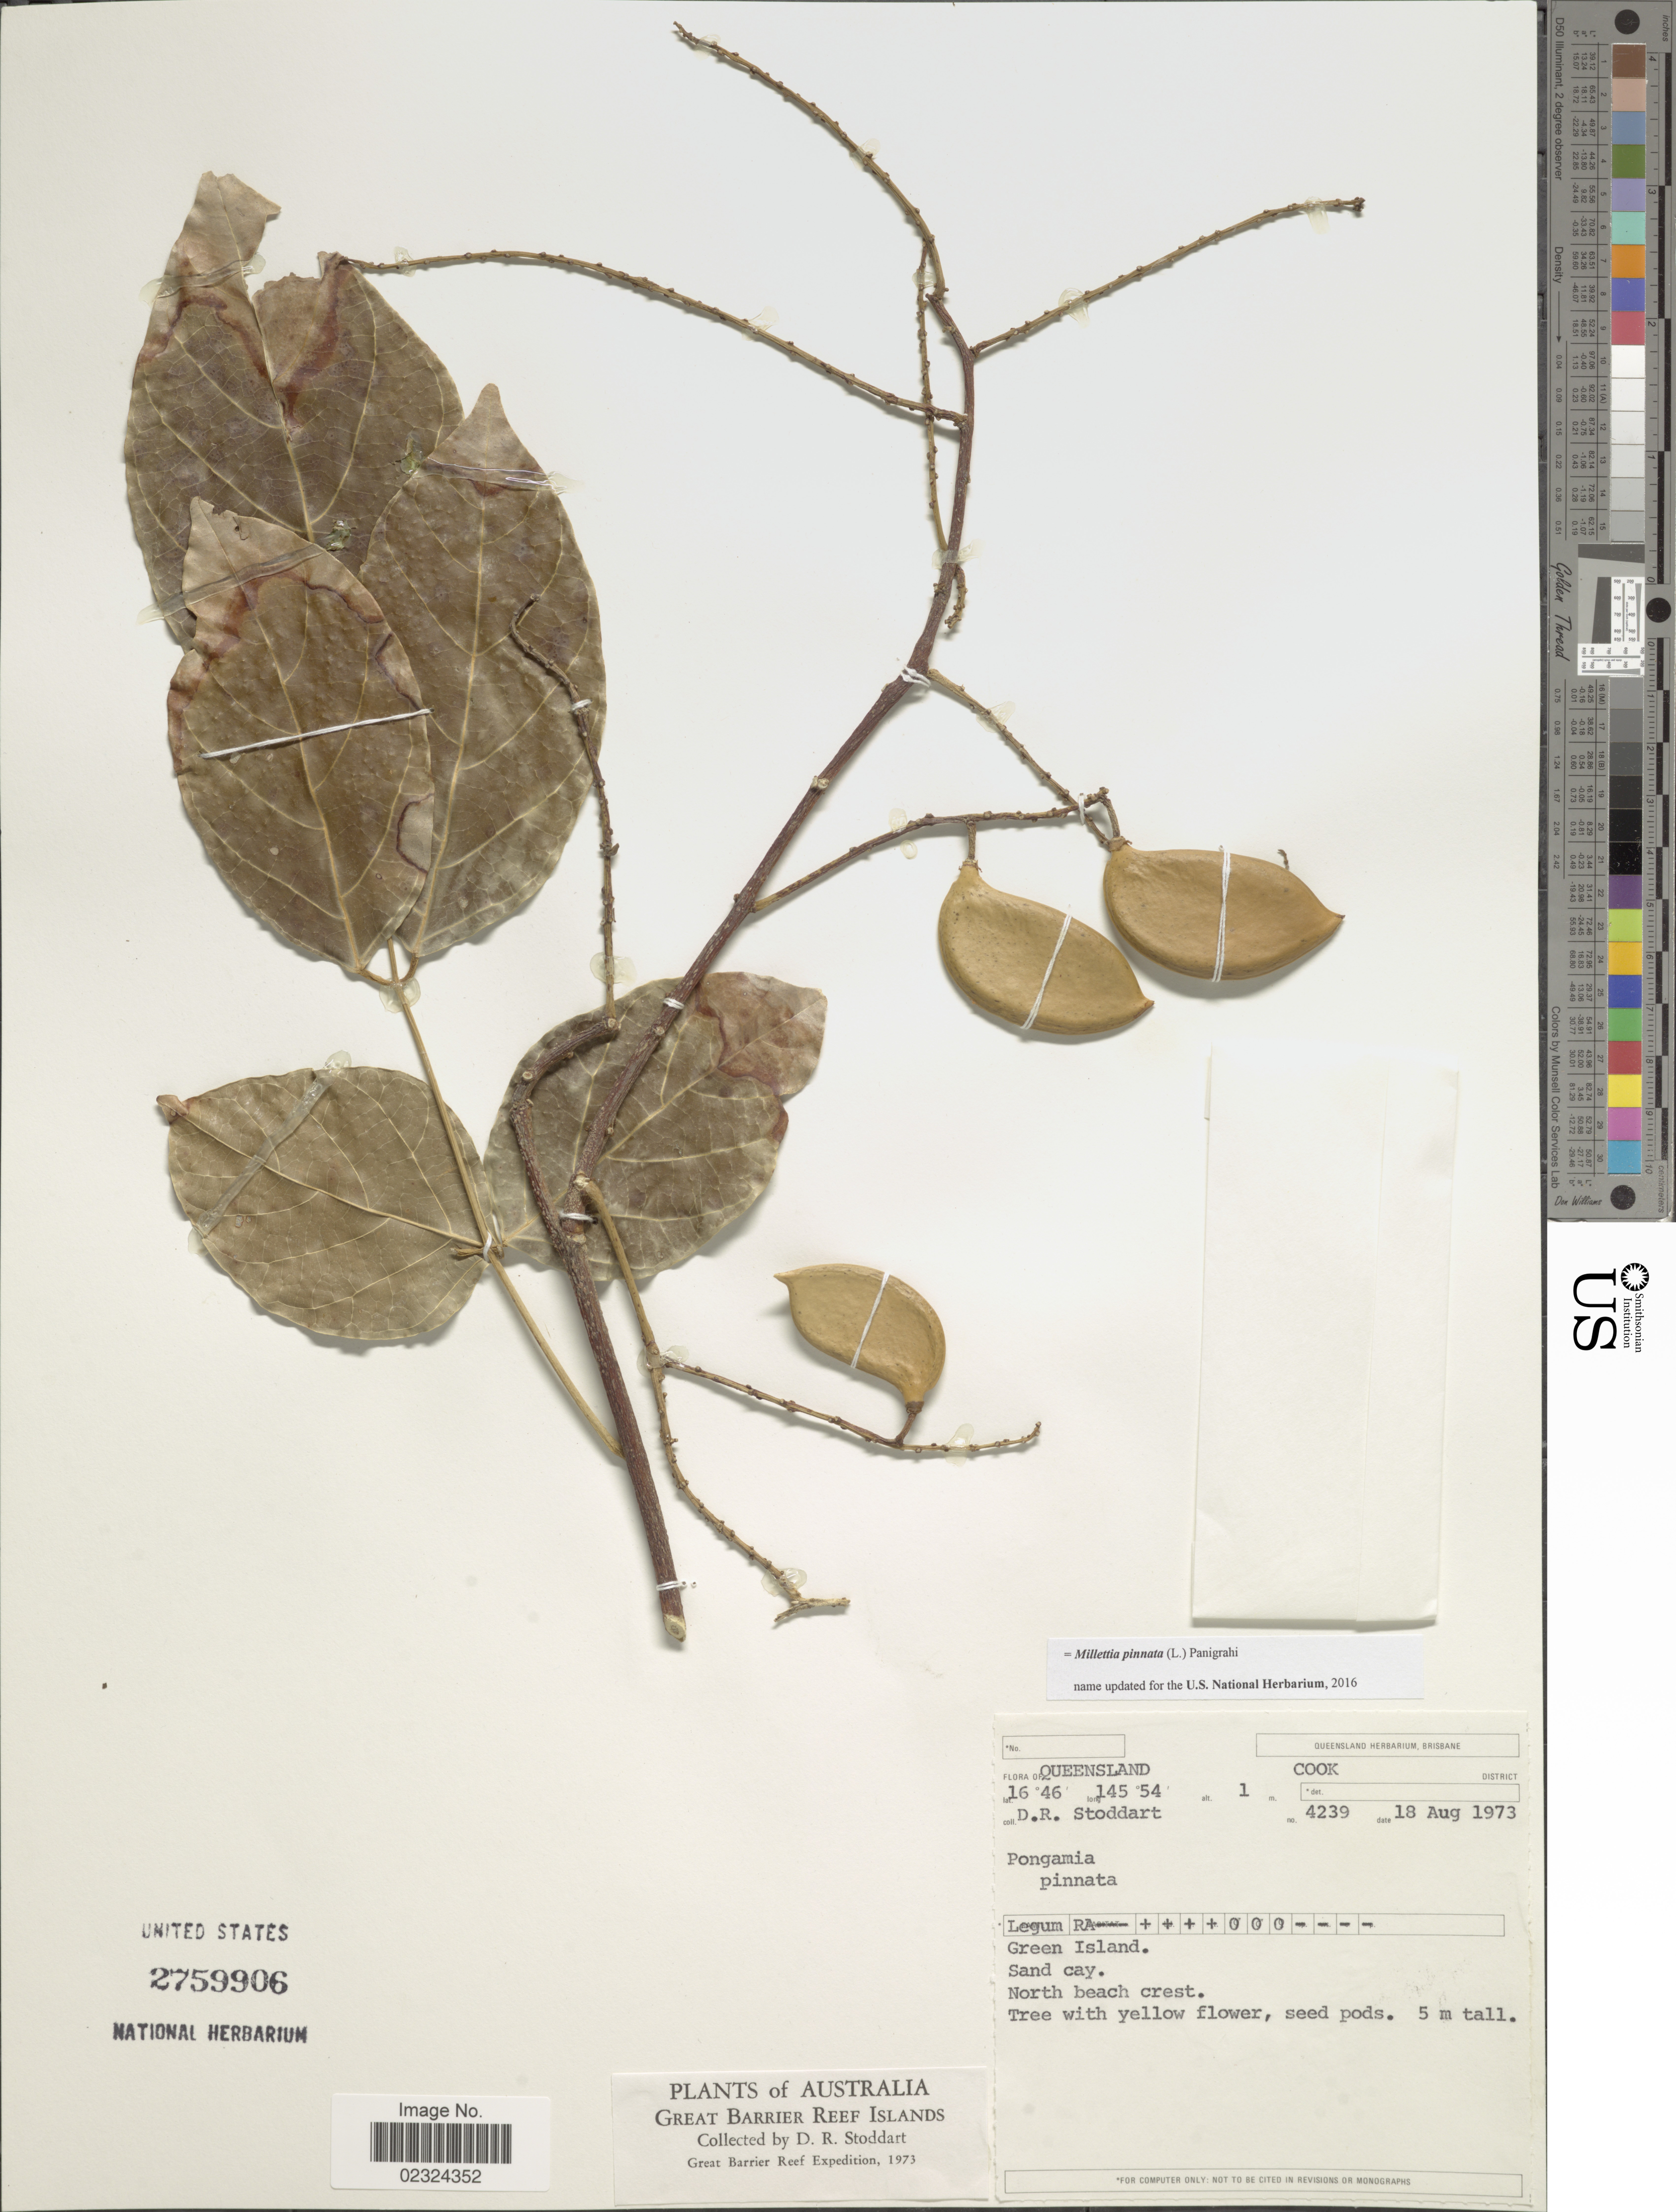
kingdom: Plantae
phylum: Tracheophyta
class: Magnoliopsida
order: Fabales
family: Fabaceae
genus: Millettia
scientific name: Millettia sp.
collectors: D. R. Stoddart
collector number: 4239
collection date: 1973-08-18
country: Australia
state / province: Queensland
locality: Green Island. Great Barrier Reef Islands. Cook district.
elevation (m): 1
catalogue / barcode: US 2759906